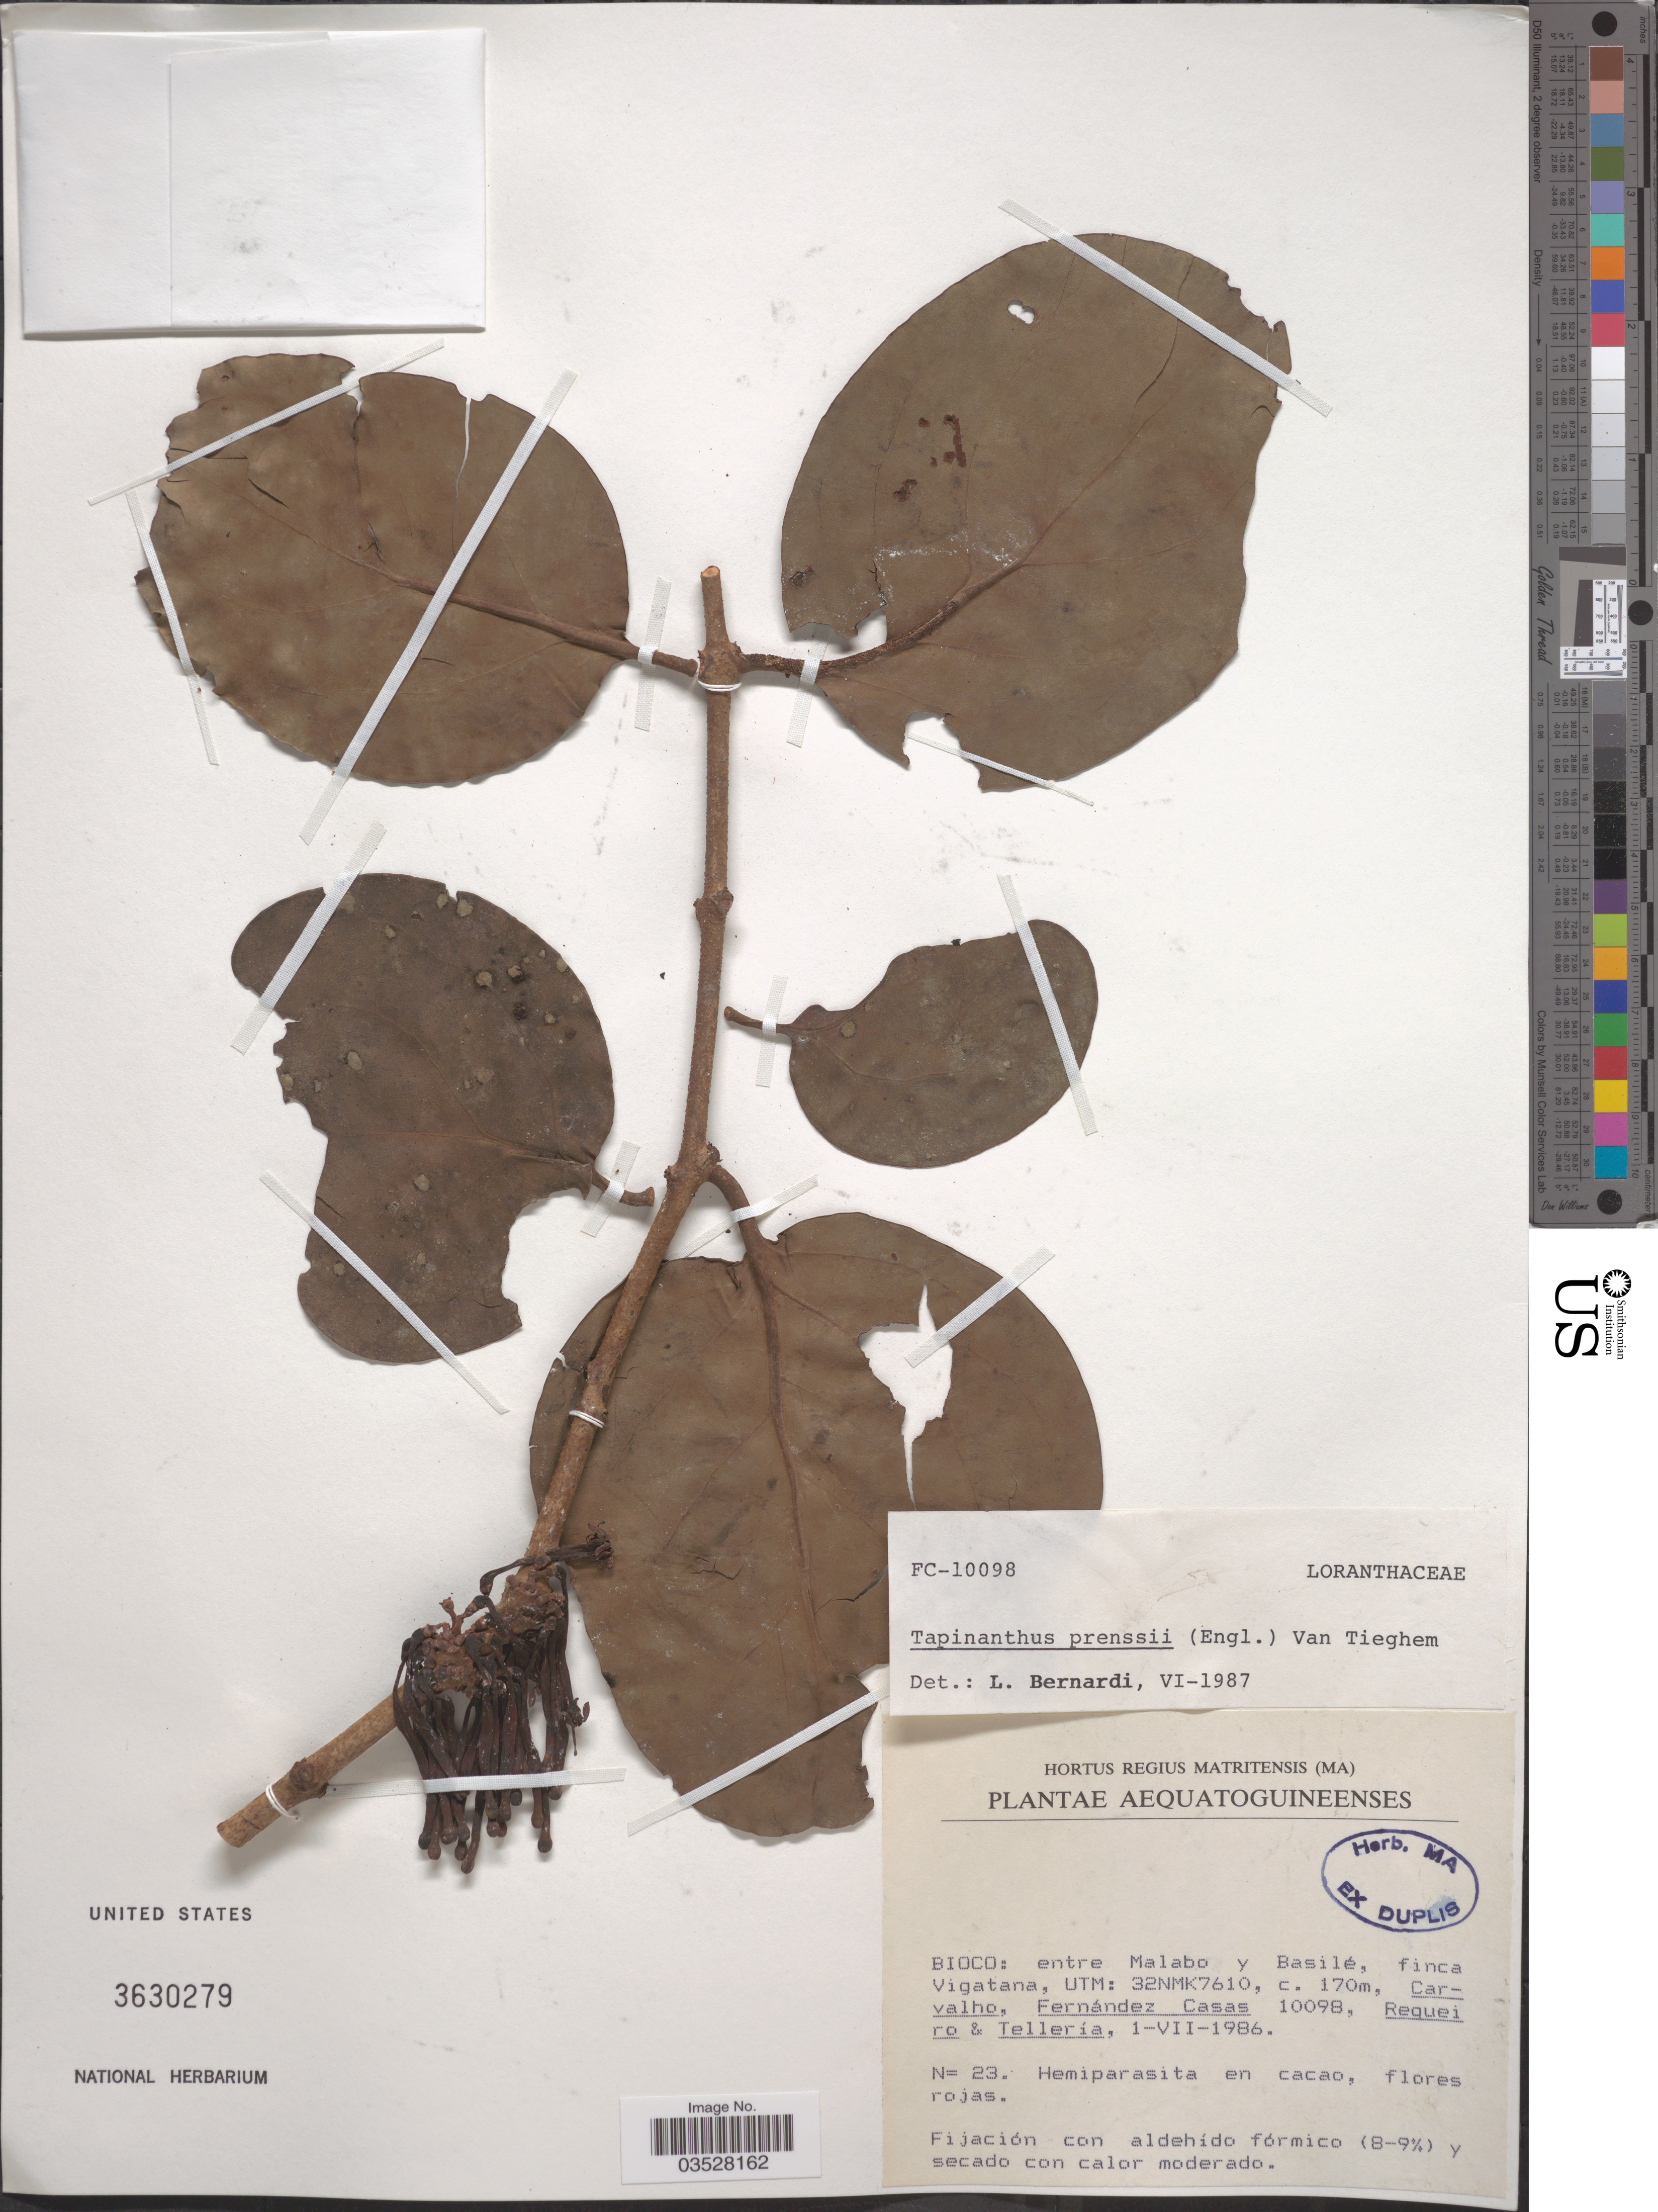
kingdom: Plantae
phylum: Tracheophyta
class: Magnoliopsida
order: Santalales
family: Loranthaceae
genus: Tapinanthus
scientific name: Tapinanthus preussii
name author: (Engl.) Tiegh.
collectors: Carvalho, --, F. Casas, Requeiro, -- & -. Telleria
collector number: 10098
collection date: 1986-07-01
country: Equatorial Guinea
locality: Aequatoguineenses. Bioco: entre Malabo y Basilé, finca Vigatana, UTM: 32NMK7610.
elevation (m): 170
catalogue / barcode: US 3630279